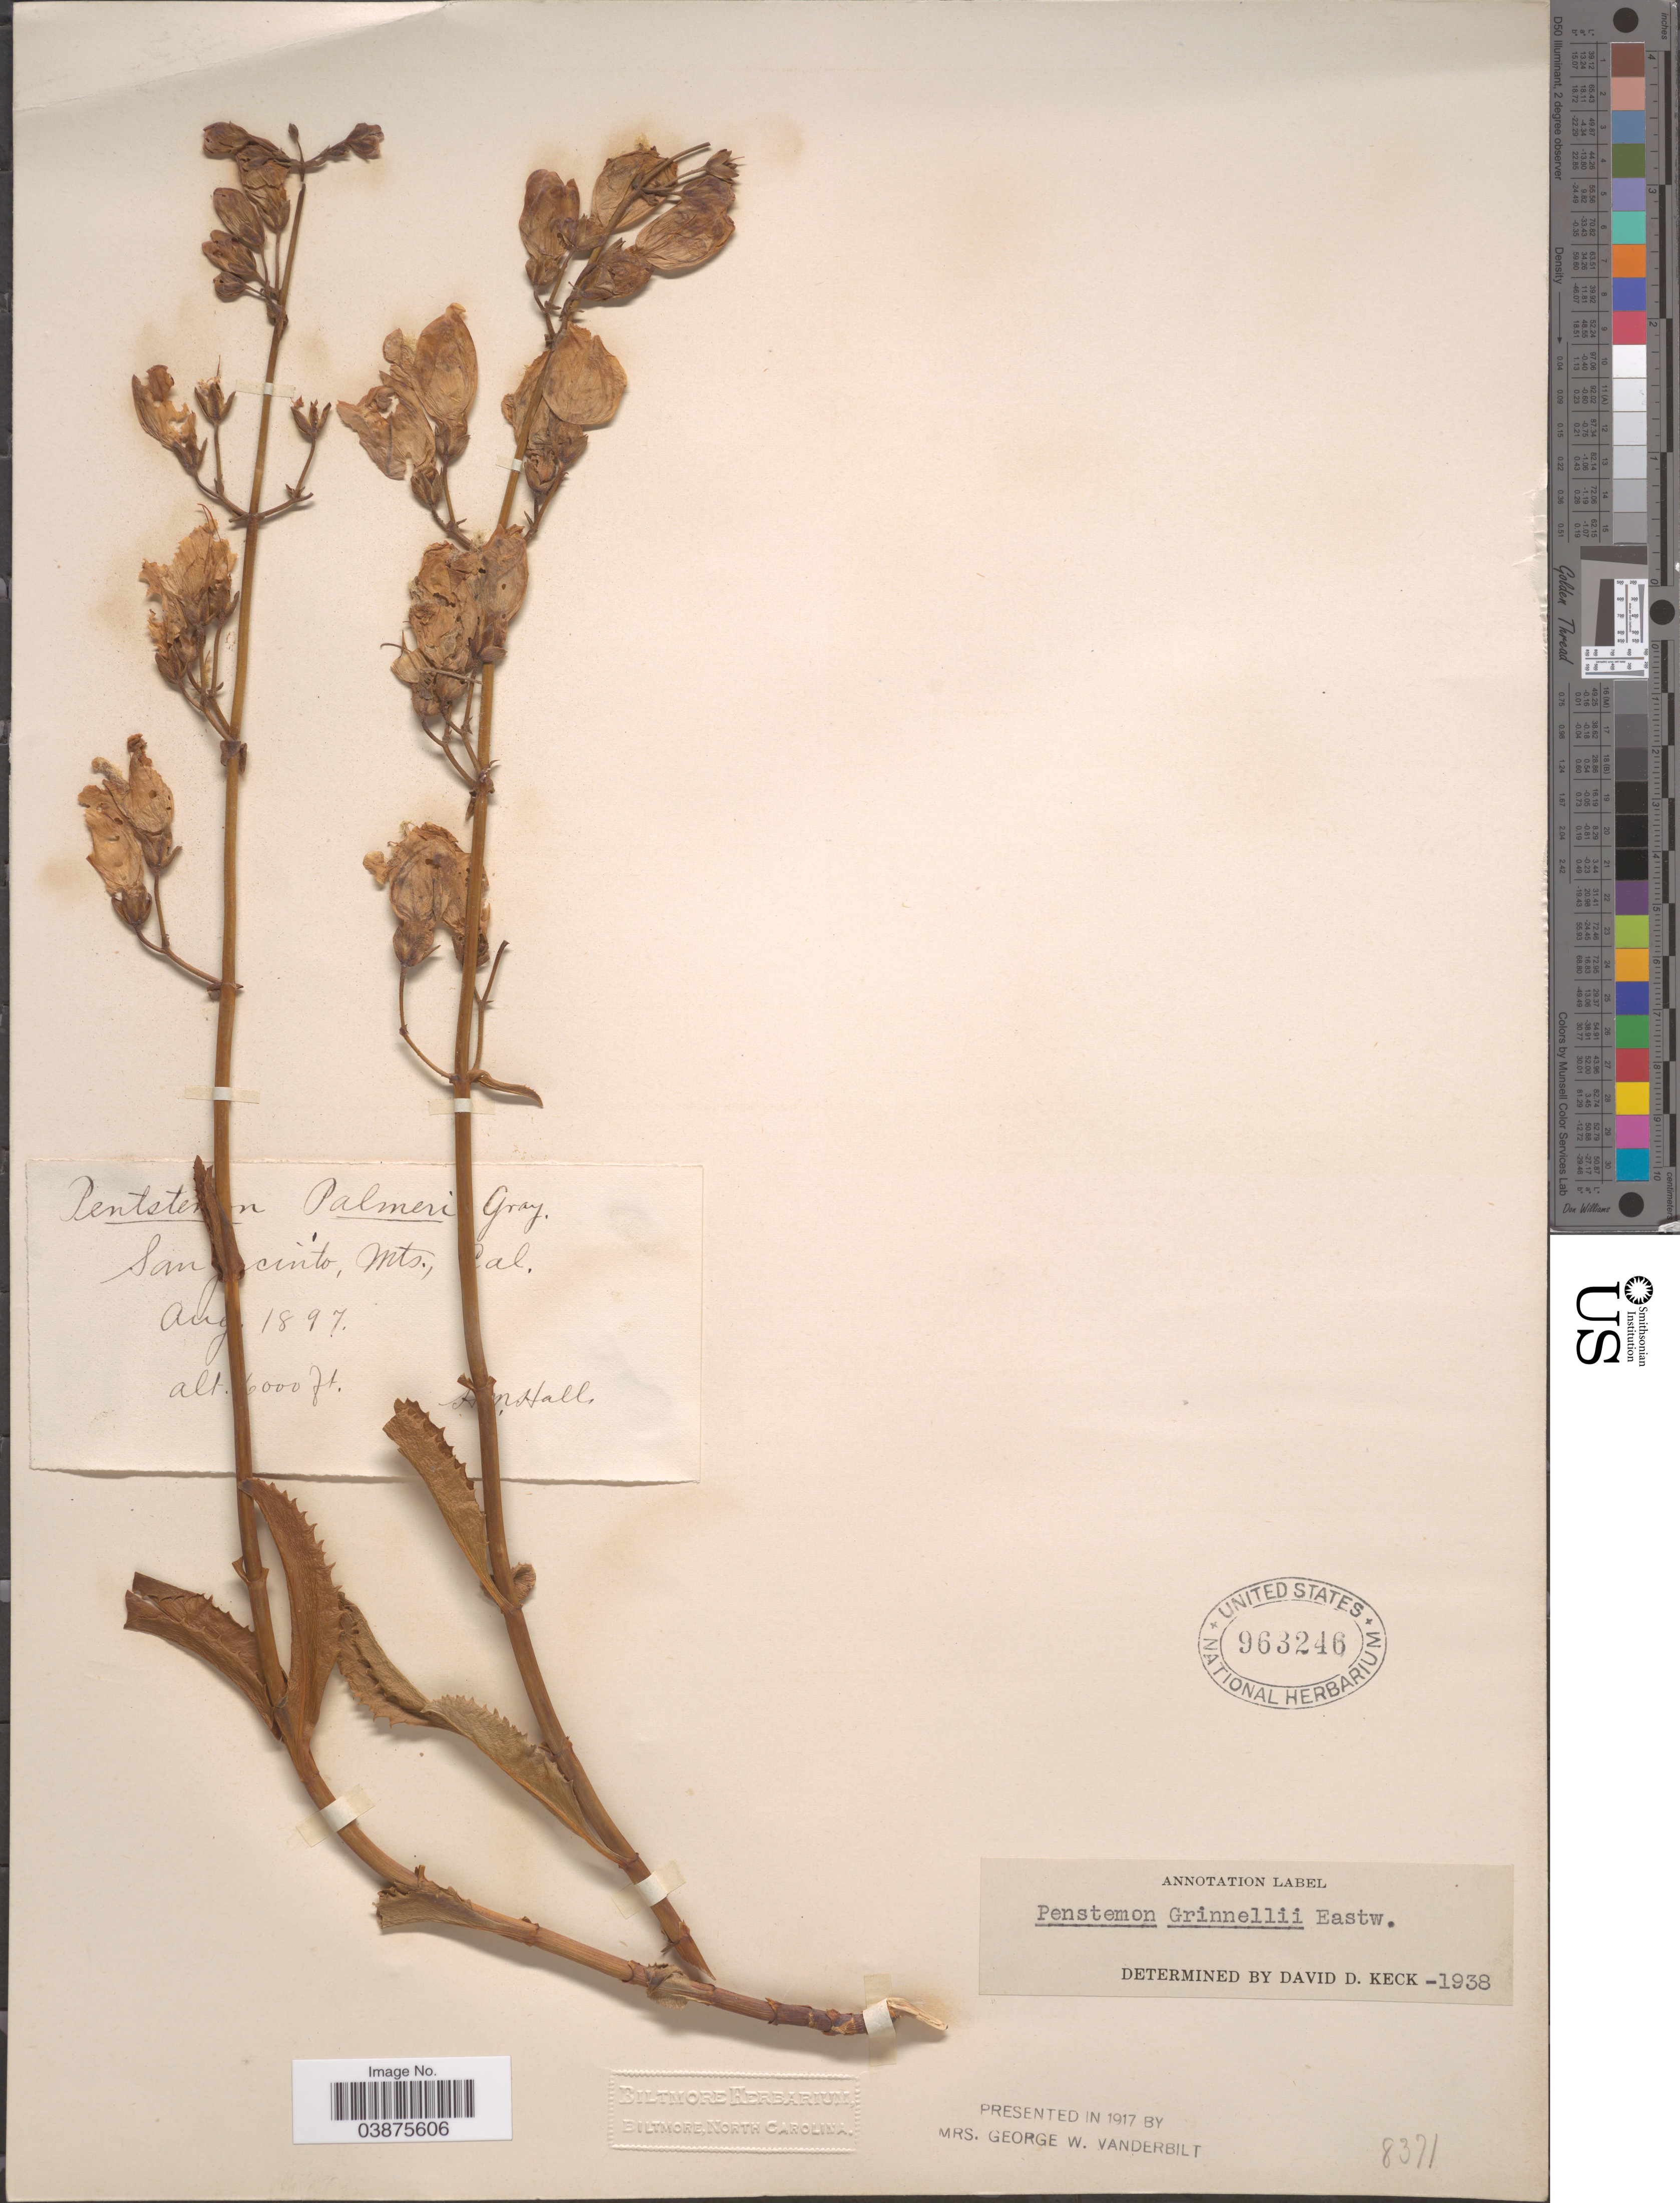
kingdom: Plantae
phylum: Tracheophyta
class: Magnoliopsida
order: Lamiales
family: Plantaginaceae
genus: Penstemon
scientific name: Penstemon grinnellii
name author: Eastw.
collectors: H. M. Hall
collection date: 1897-08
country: United States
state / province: California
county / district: Riverside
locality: San Jacinto, Mts.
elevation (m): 1829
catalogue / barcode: US 963246